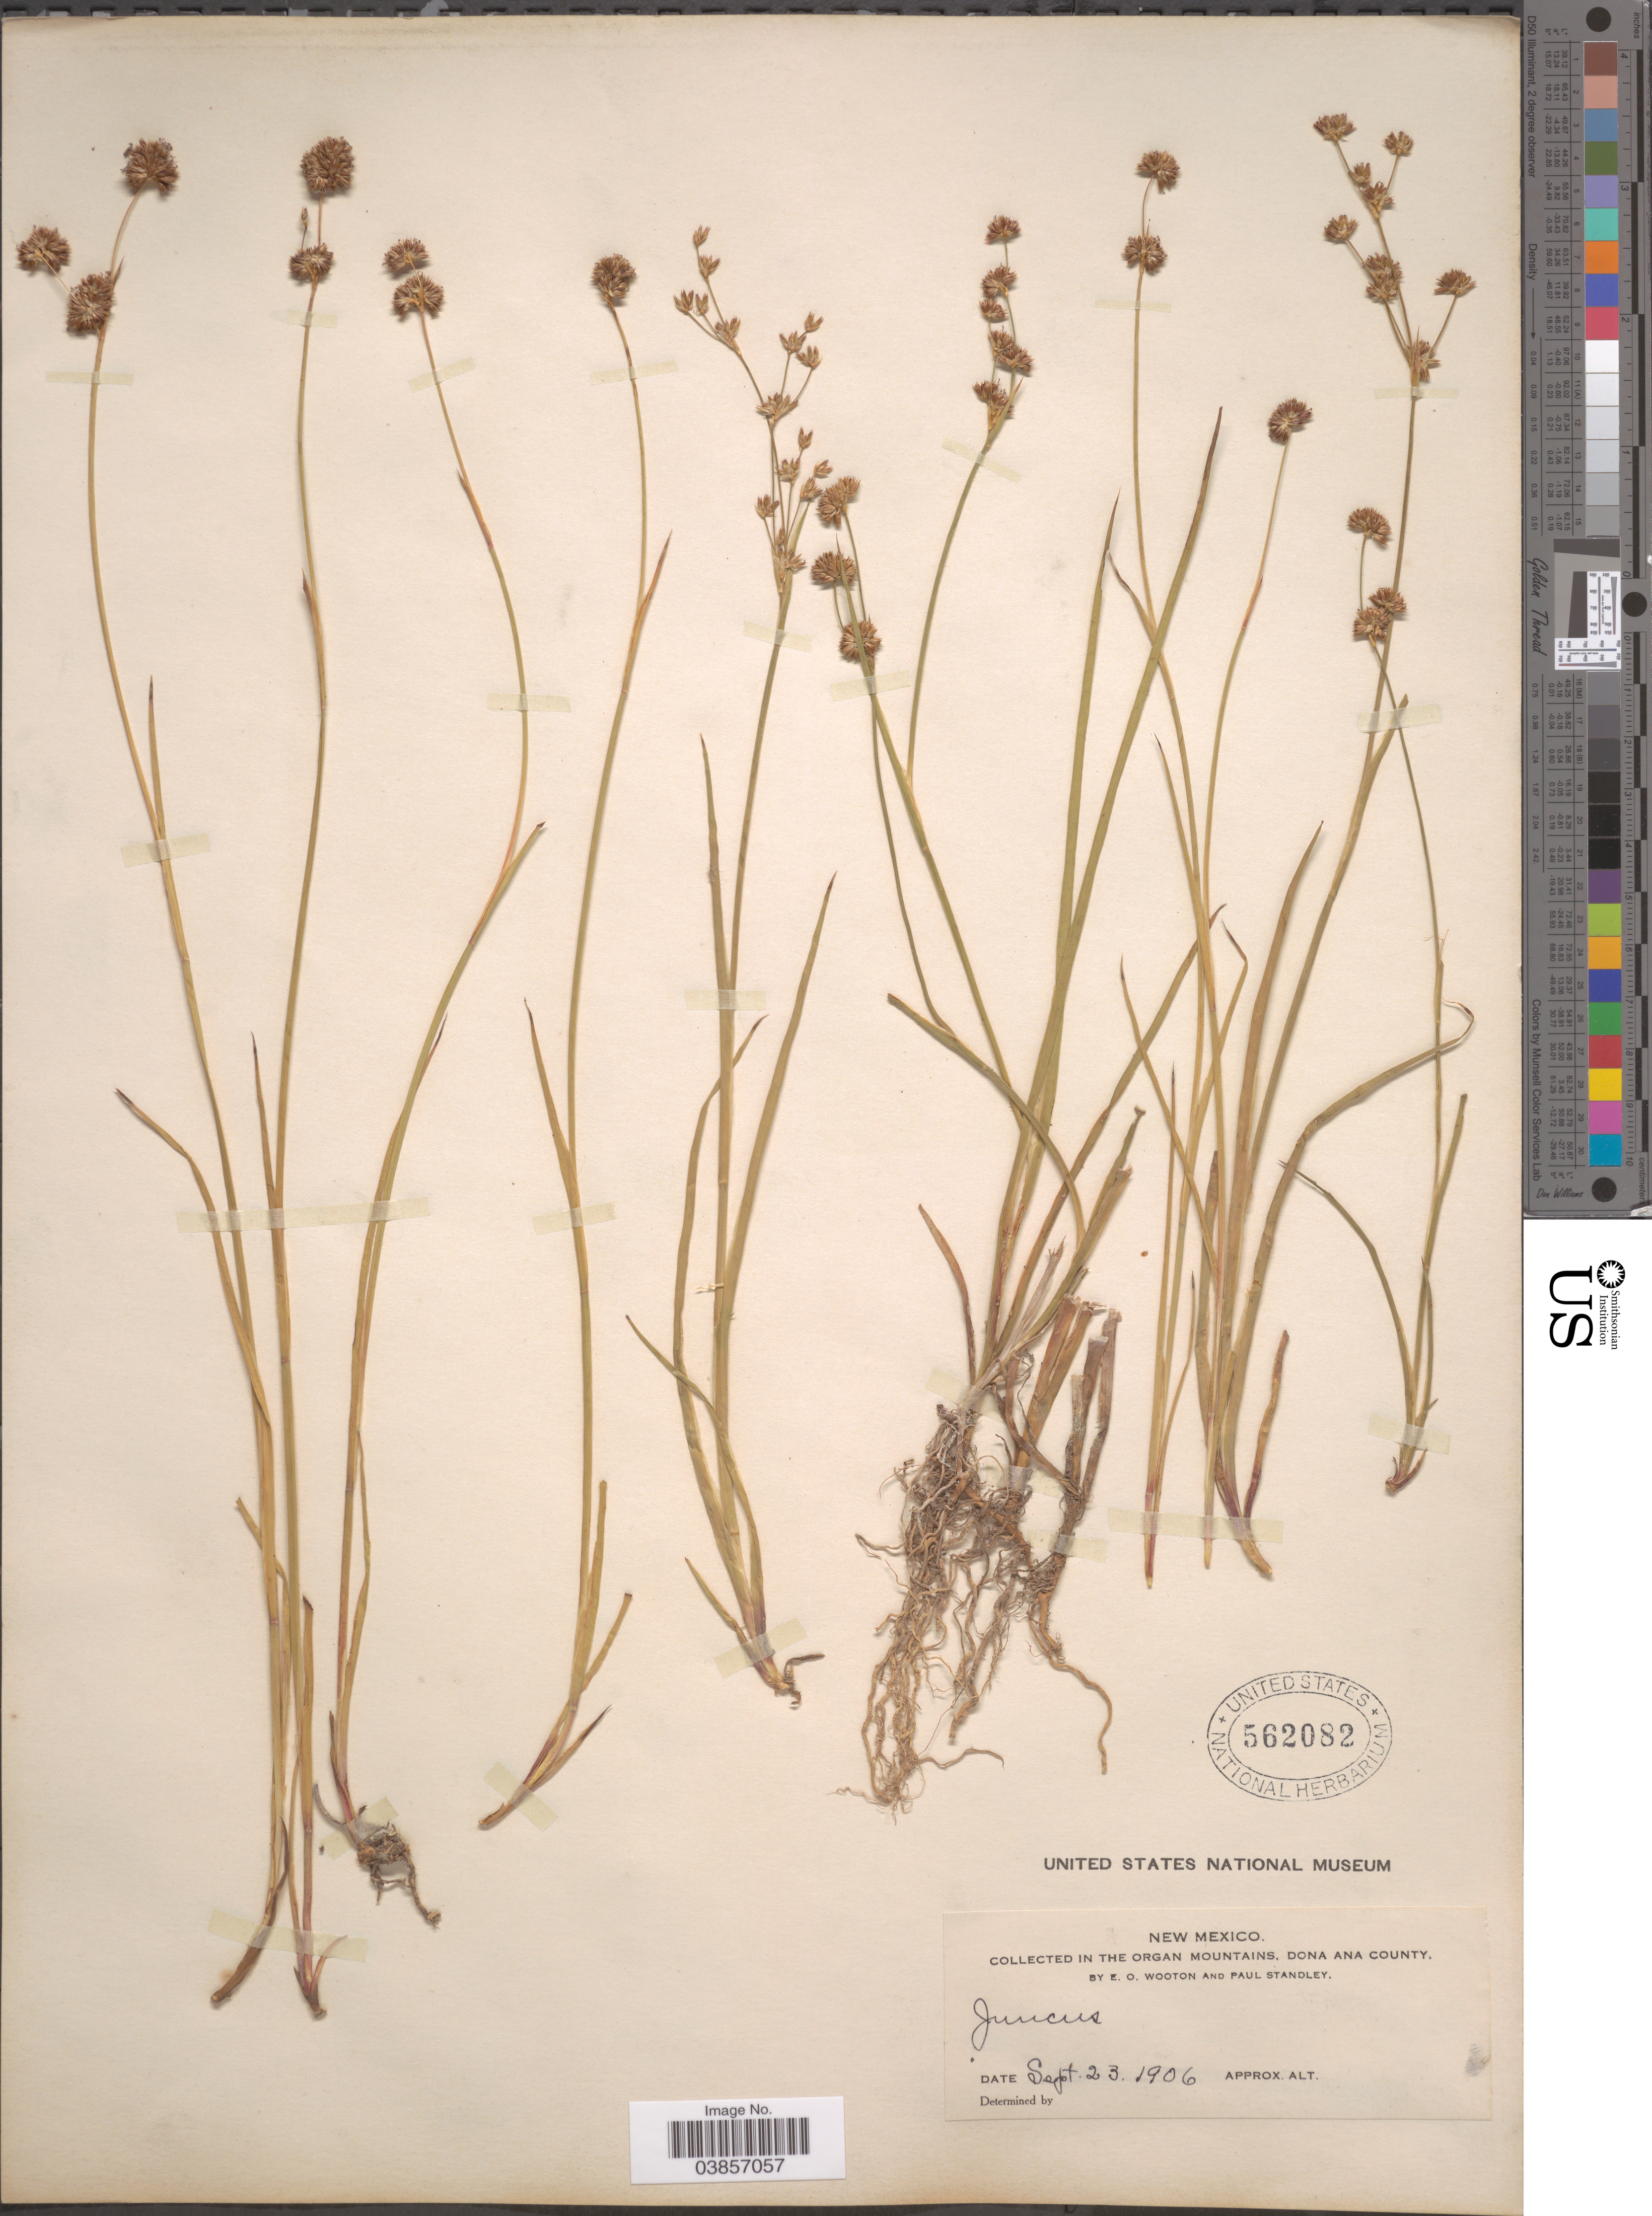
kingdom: Plantae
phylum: Tracheophyta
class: Liliopsida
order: Poales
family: Juncaceae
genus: Juncus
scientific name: Juncus saximontanus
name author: A. Nelson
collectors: E. O. Wooton & P. C. Standley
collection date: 1906-09-23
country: United States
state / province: New Mexico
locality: In the Organ Mountains, Dona Ana County.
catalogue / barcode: US 562082